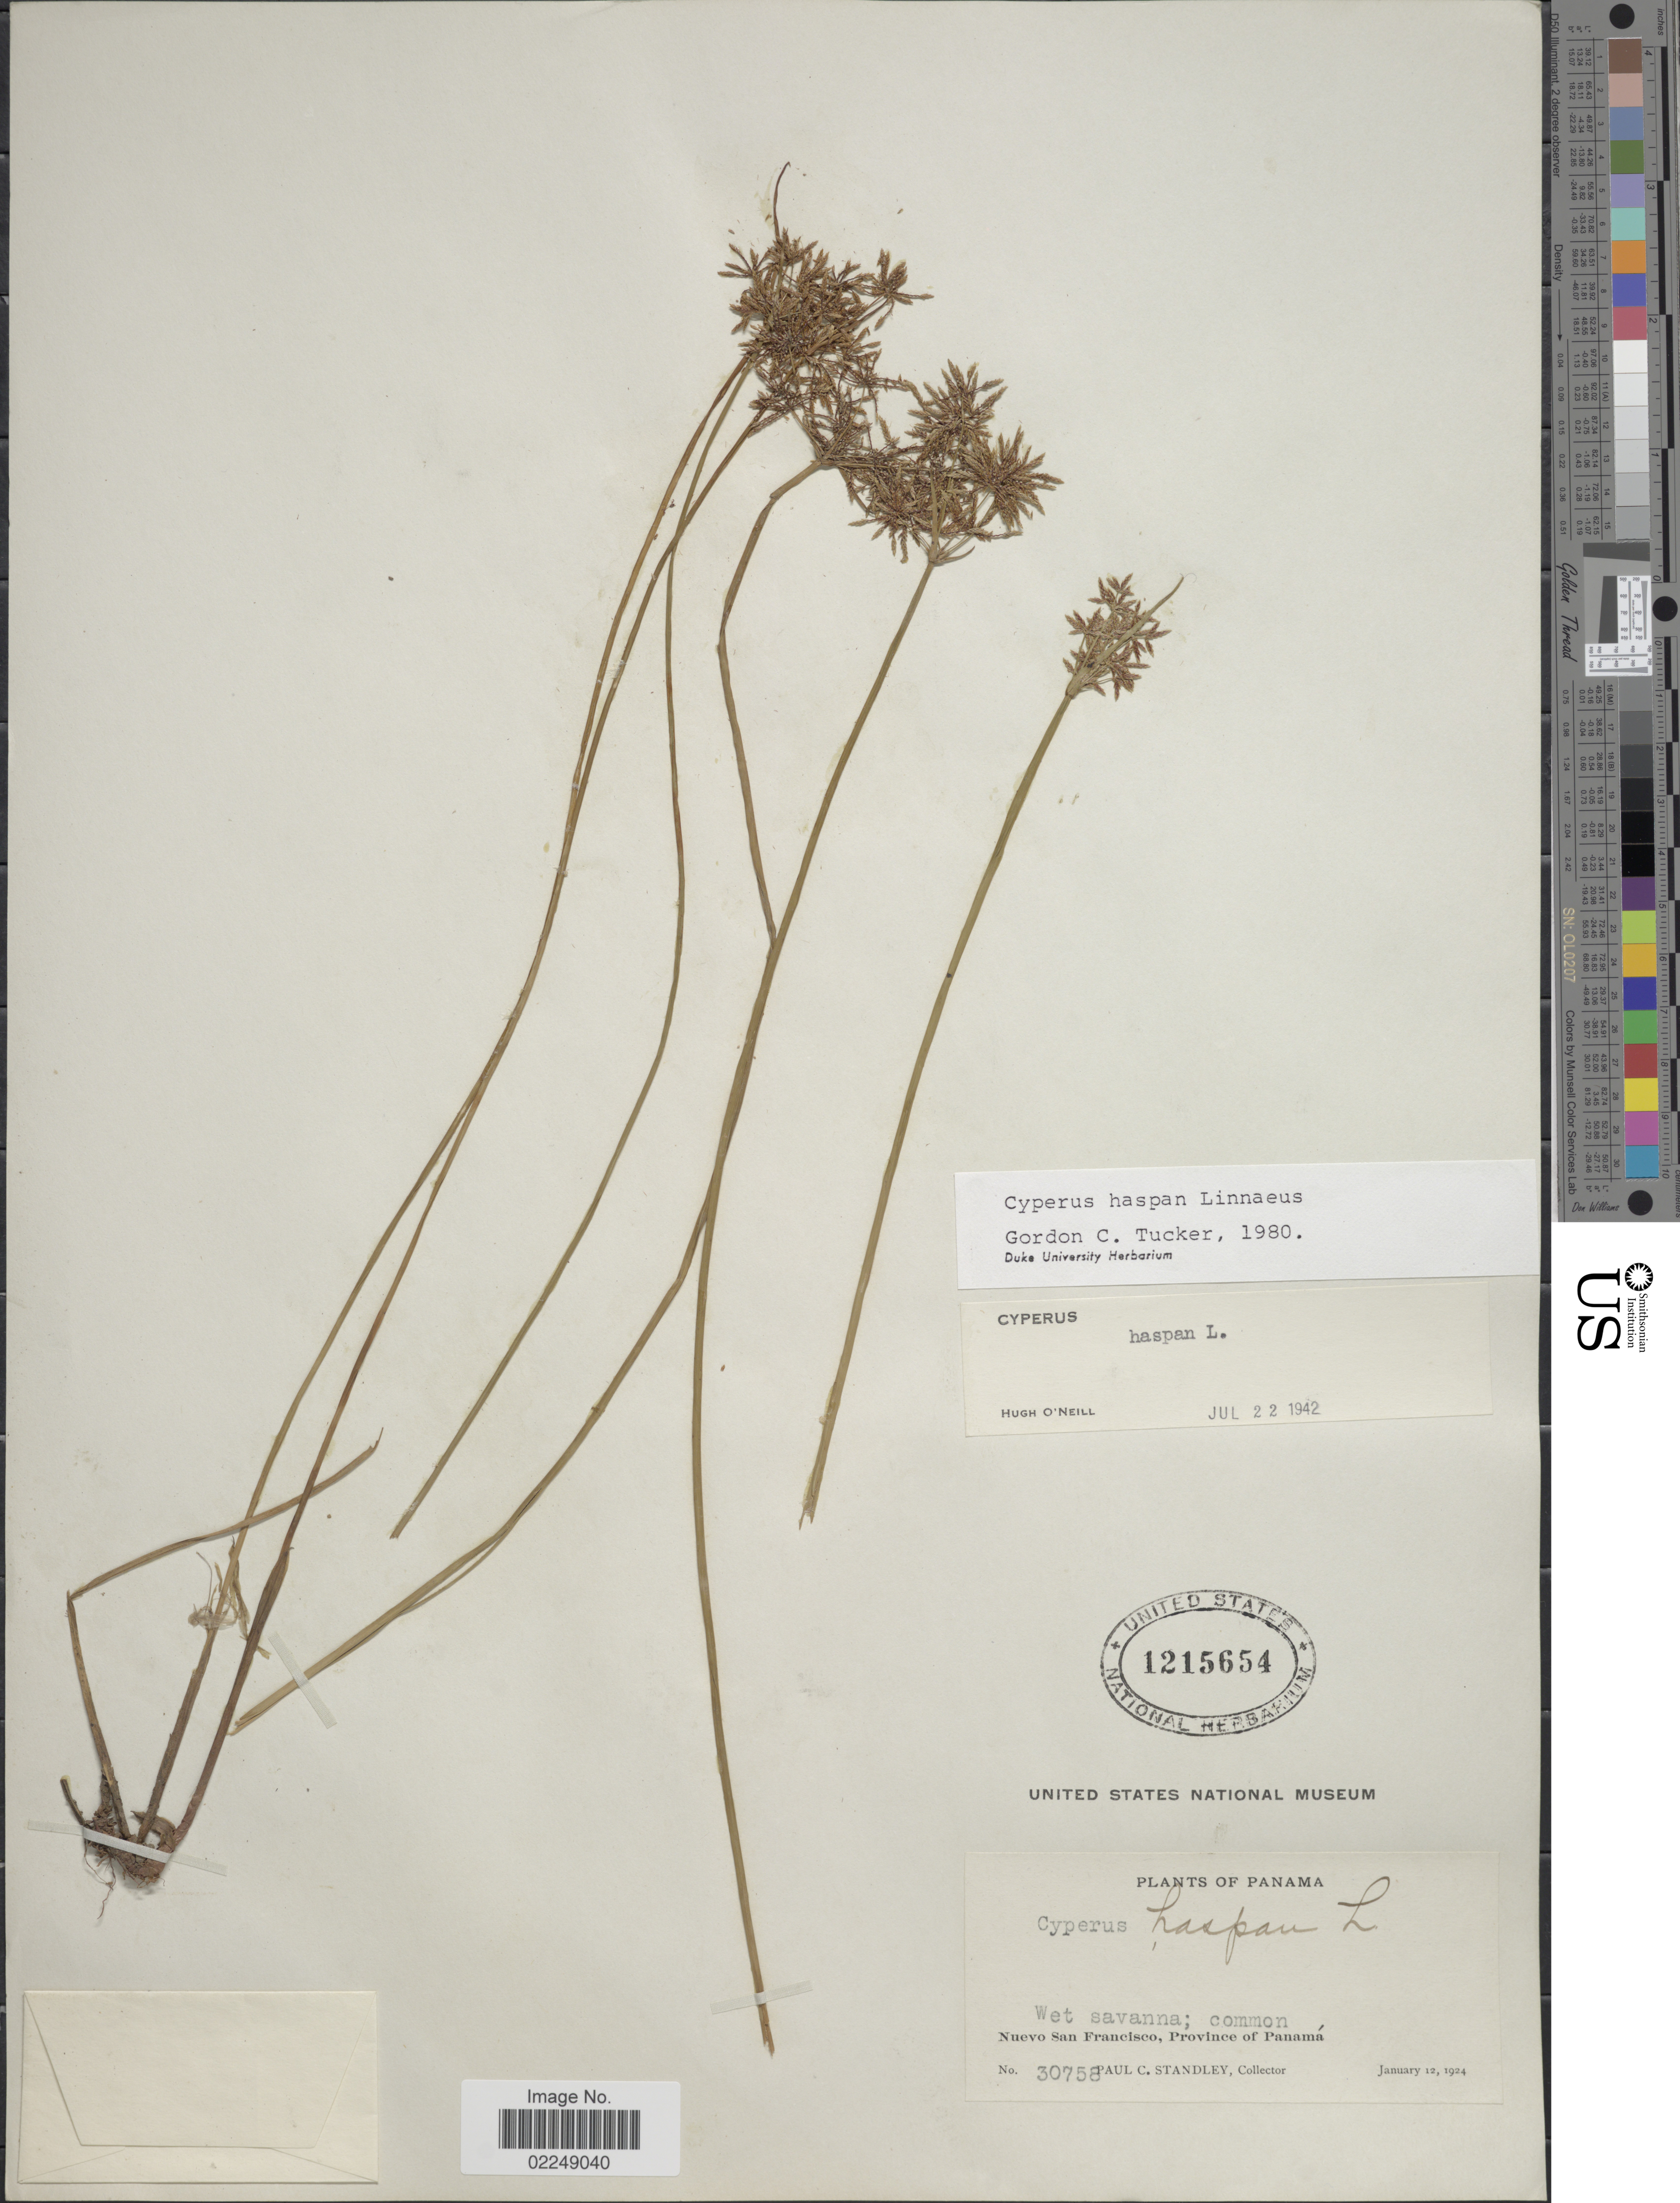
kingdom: Plantae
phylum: Tracheophyta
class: Liliopsida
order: Poales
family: Cyperaceae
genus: Cyperus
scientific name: Cyperus haspan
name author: L.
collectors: P. C. Standley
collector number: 30758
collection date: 1924-01-12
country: Panama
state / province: Panamá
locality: Nuevo San Francisco, Province of Panama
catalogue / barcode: US 1215654